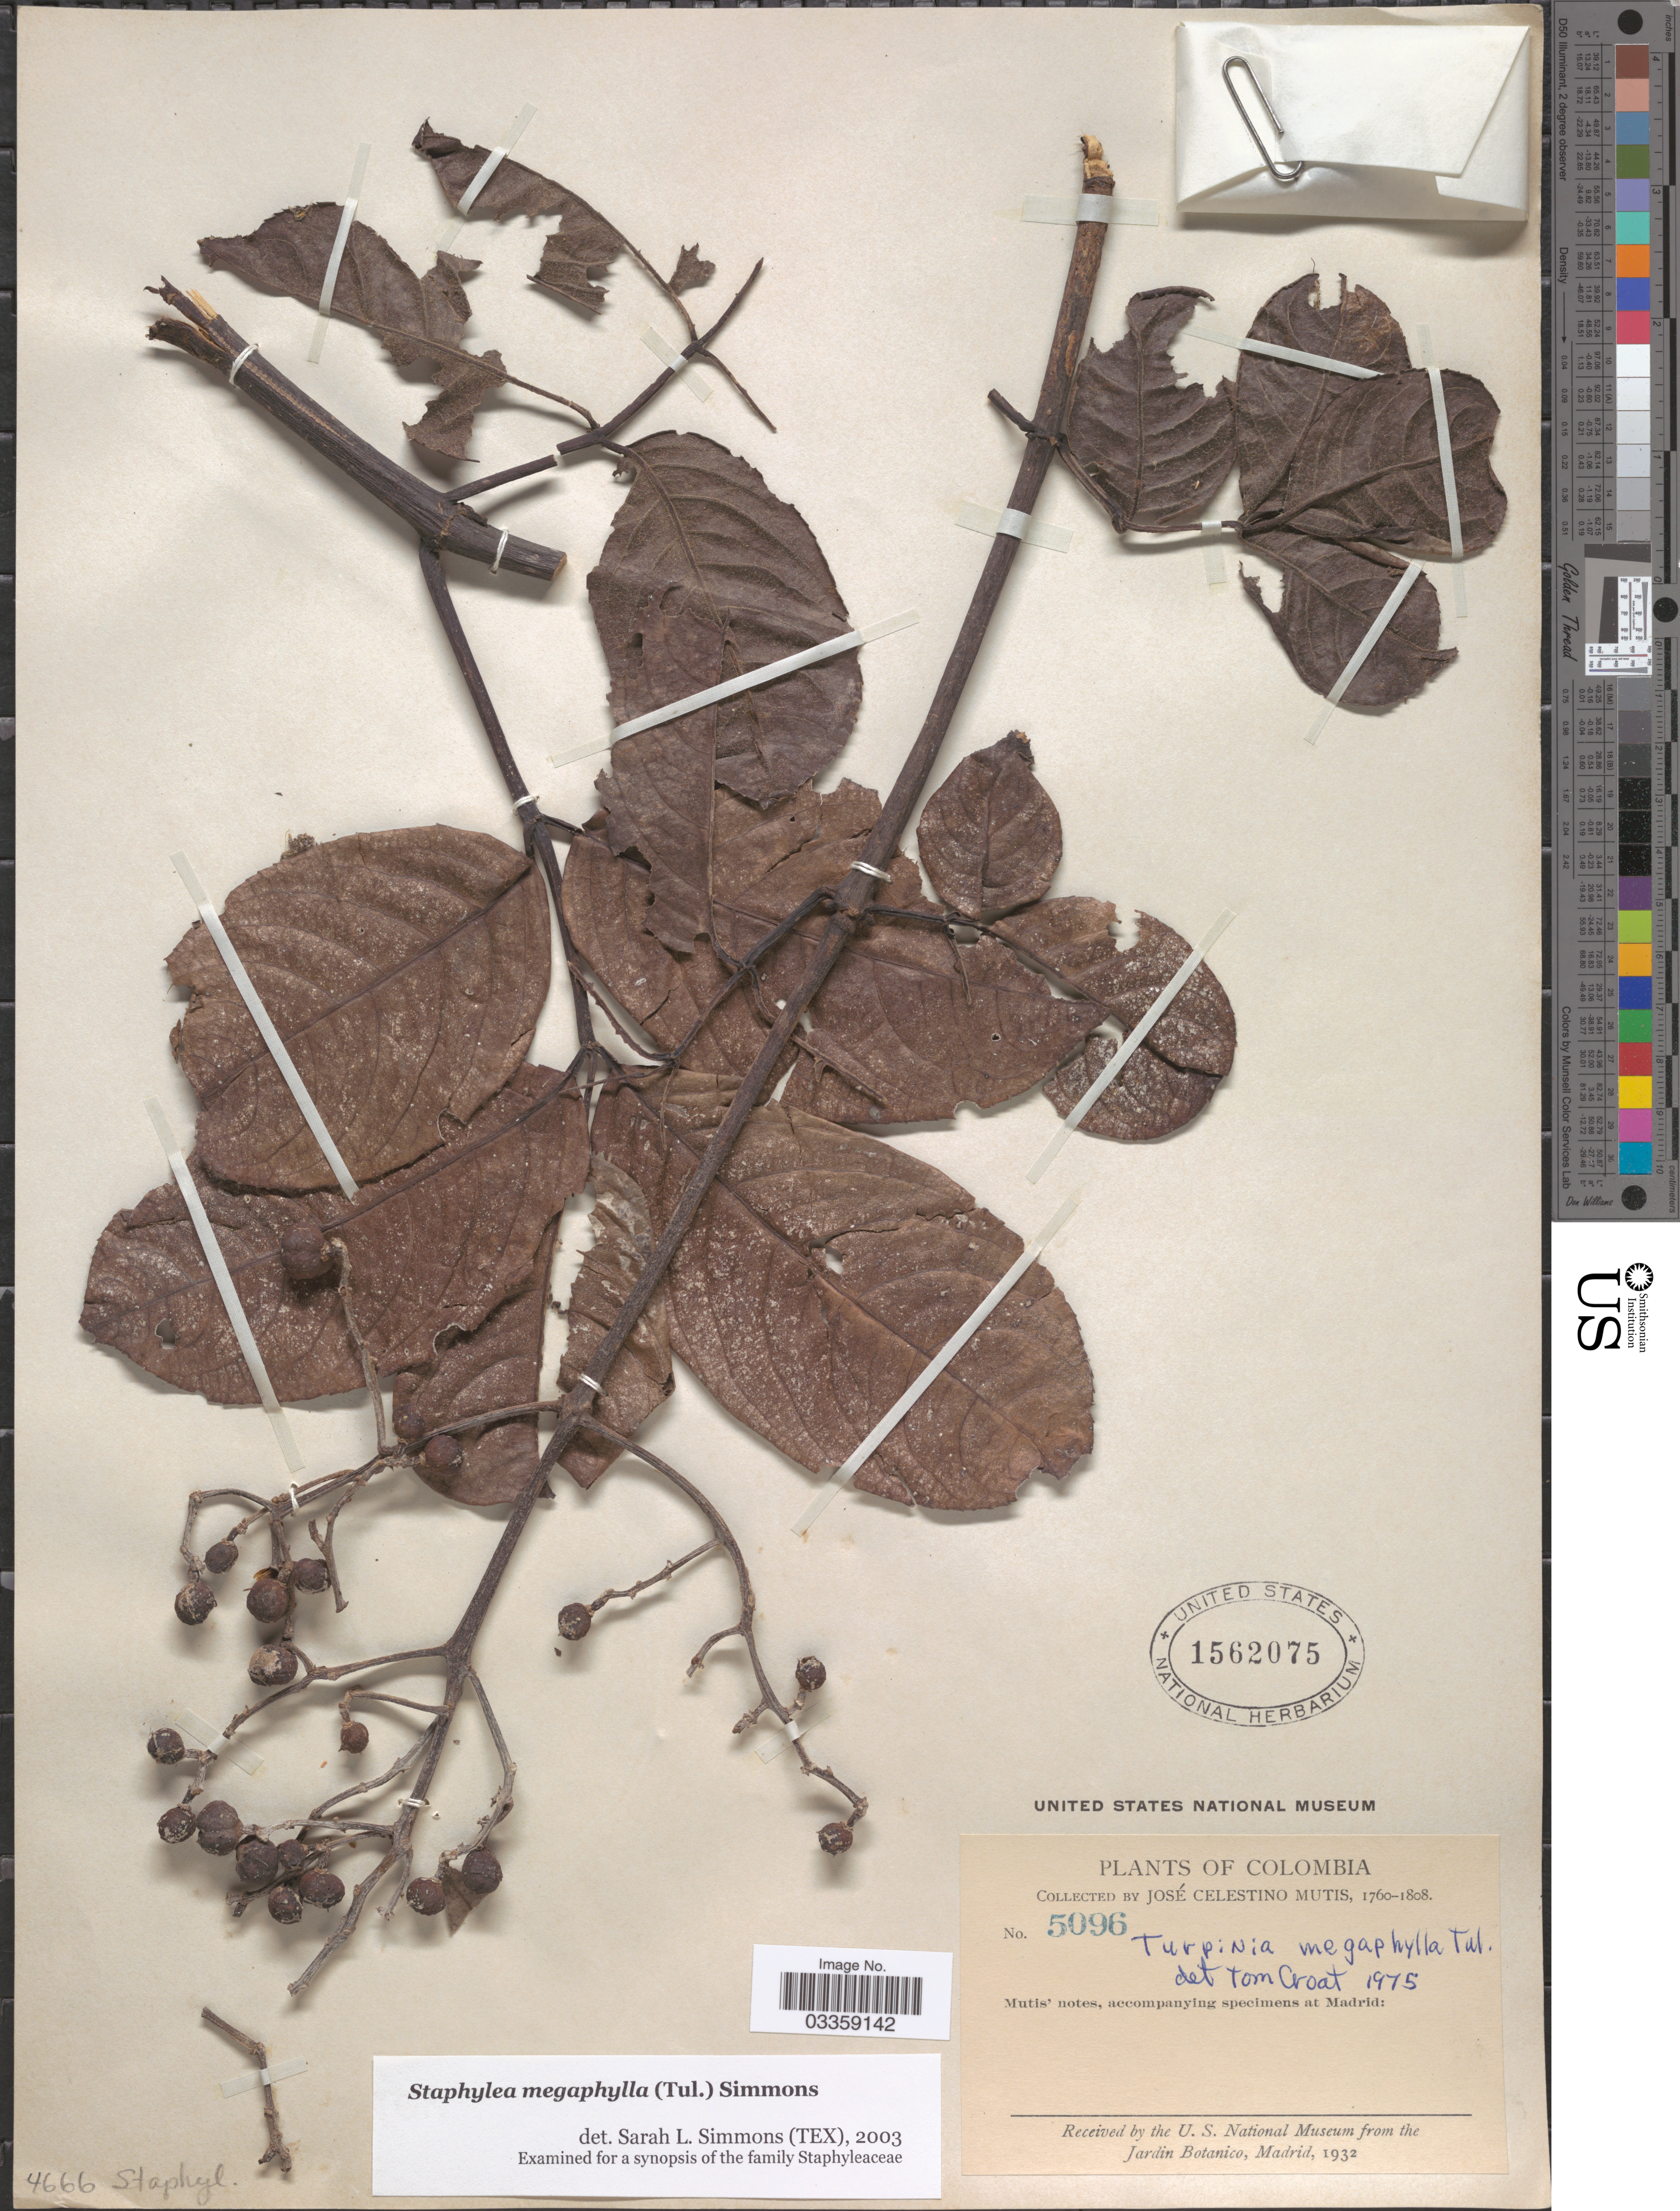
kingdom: Plantae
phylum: Tracheophyta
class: Magnoliopsida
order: Crossosomatales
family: Staphyleaceae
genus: Turpinia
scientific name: Turpinia megaphylla Tul. ined 3/15/2016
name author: Tul.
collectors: J. C. B. Mutis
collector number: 5096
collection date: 1760/1808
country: Colombia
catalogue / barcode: US 1562075